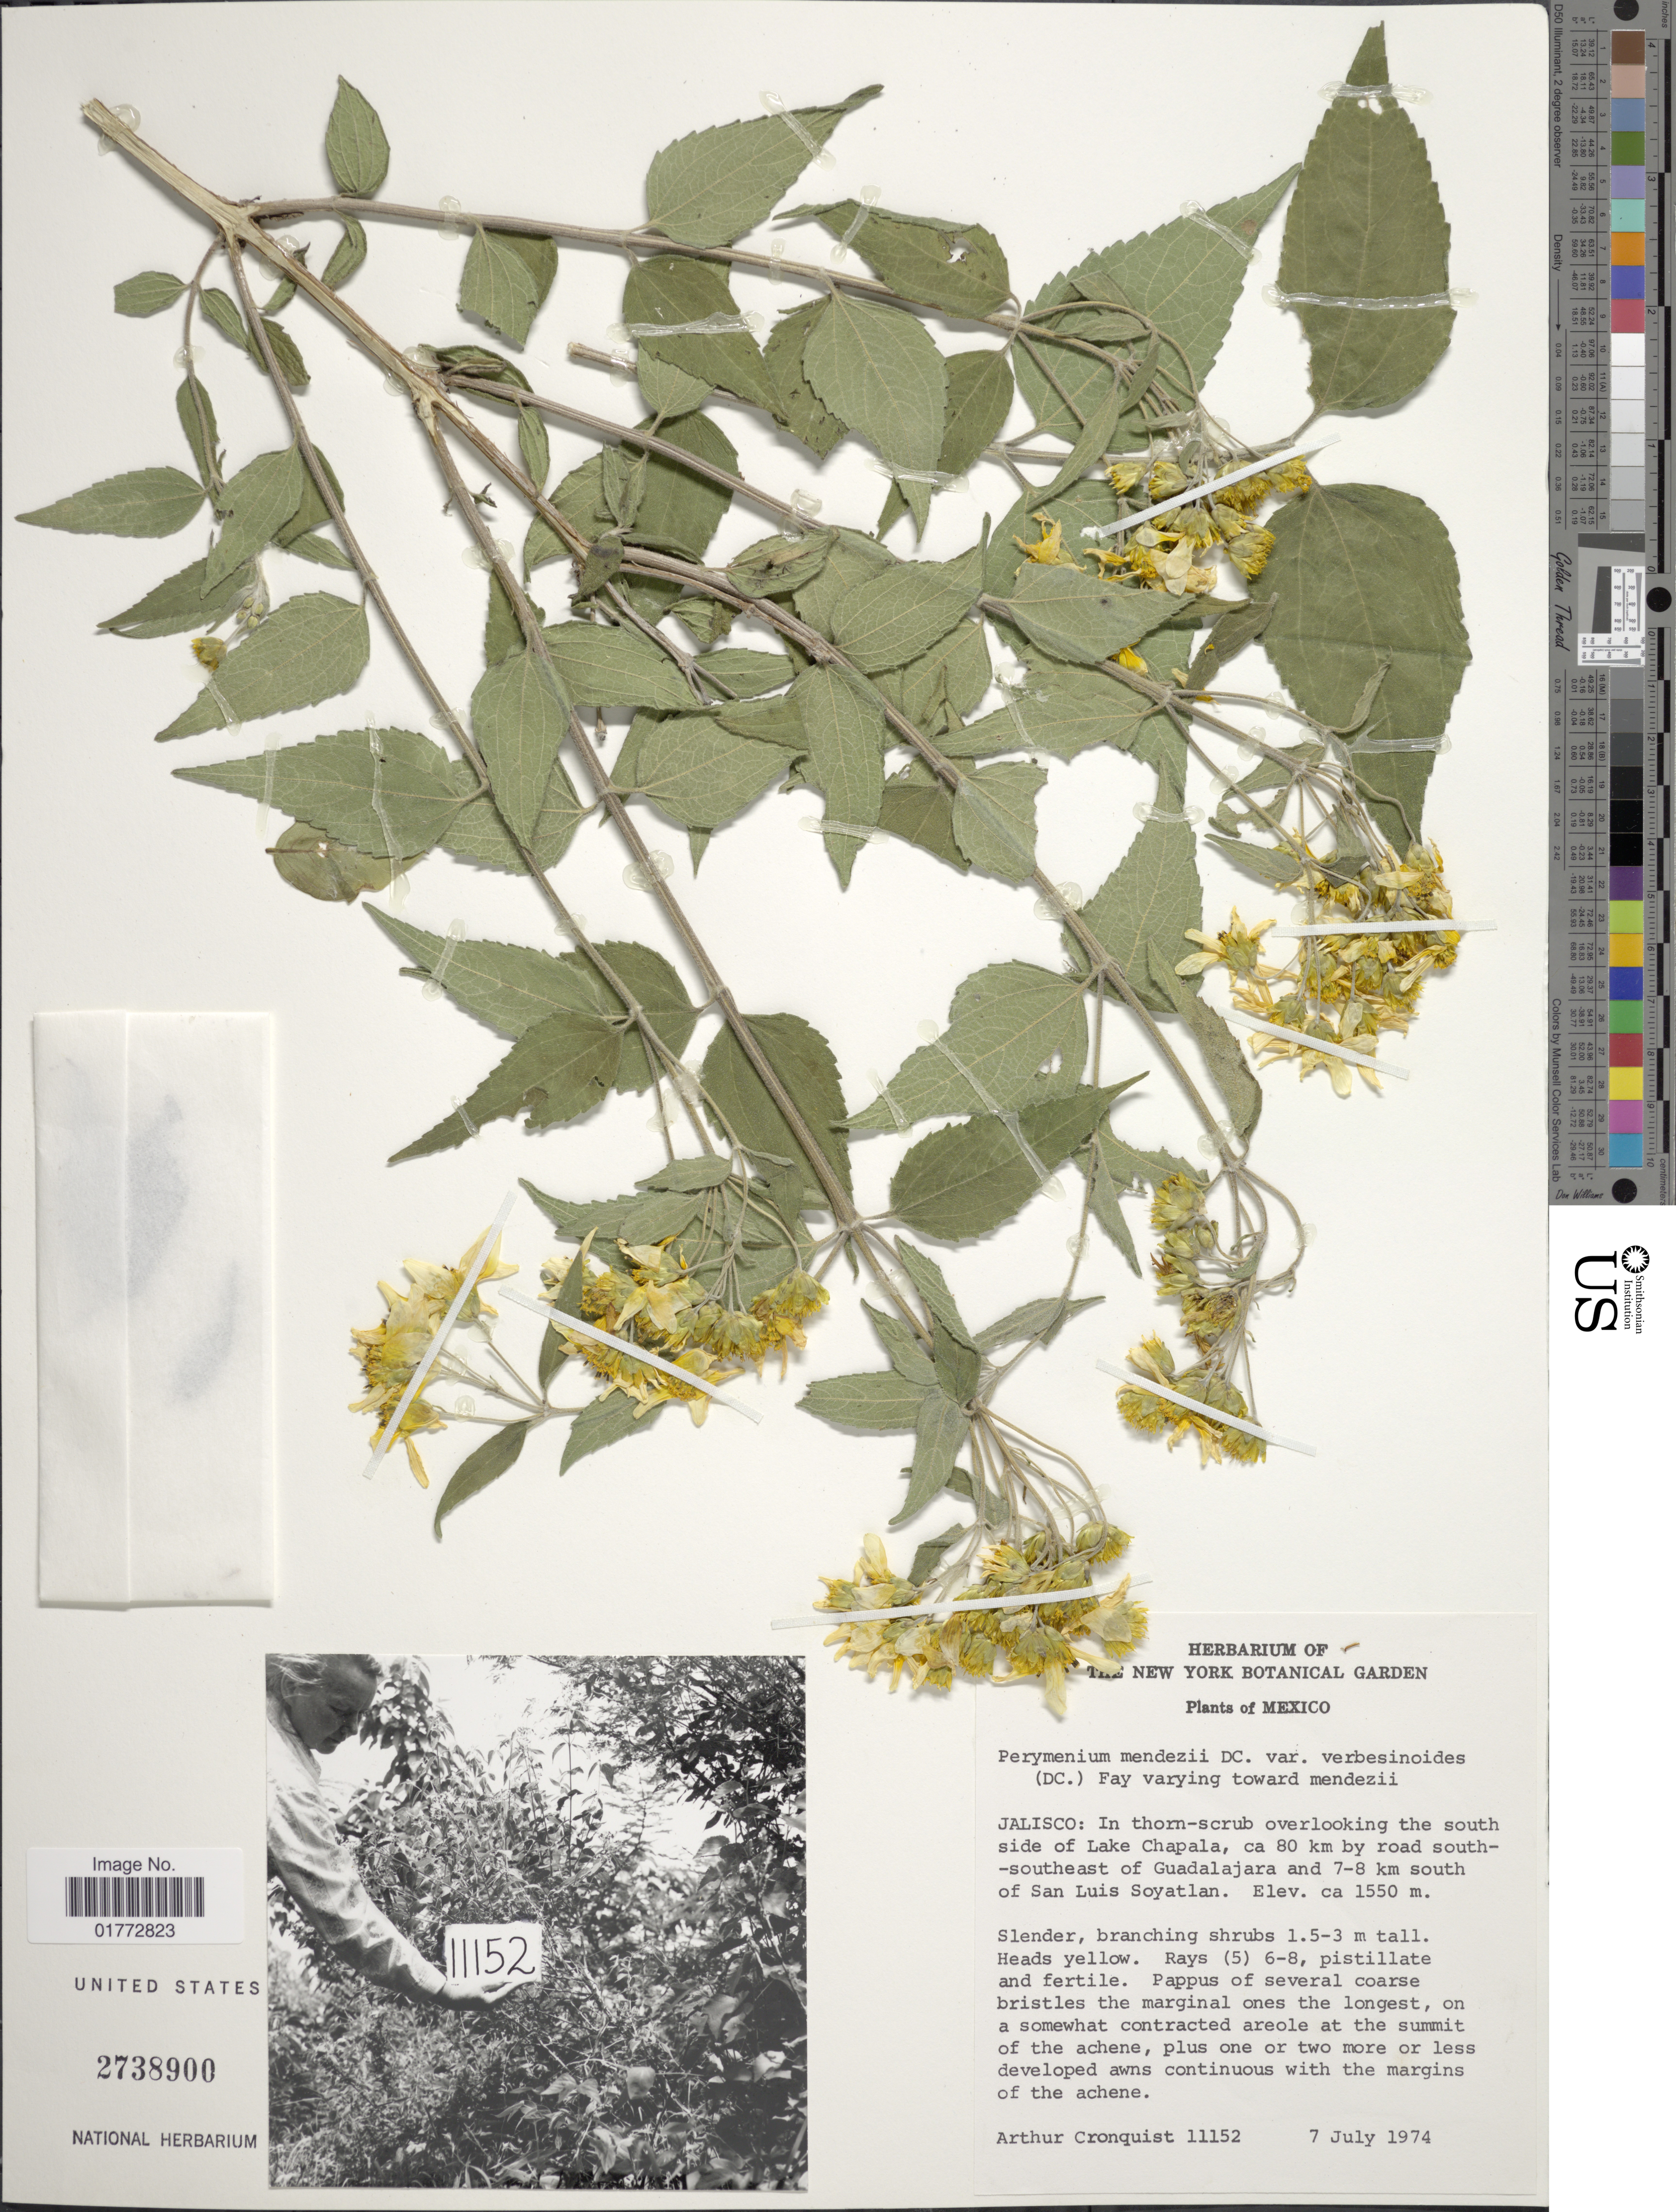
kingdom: Plantae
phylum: Tracheophyta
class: Magnoliopsida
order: Asterales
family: Asteraceae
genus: Perymenium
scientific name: Perymenium mendezii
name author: DC.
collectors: A. J. Cronquist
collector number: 11152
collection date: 1974-07-07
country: Mexico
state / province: Jalisco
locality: In thorn-scrub overlooking the south side of Lake Chapala, ca. 80 km by road south-southeast of Guadalajara and 7-8 km south of San Luis Soyatlan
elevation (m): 1550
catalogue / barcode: US 2738900